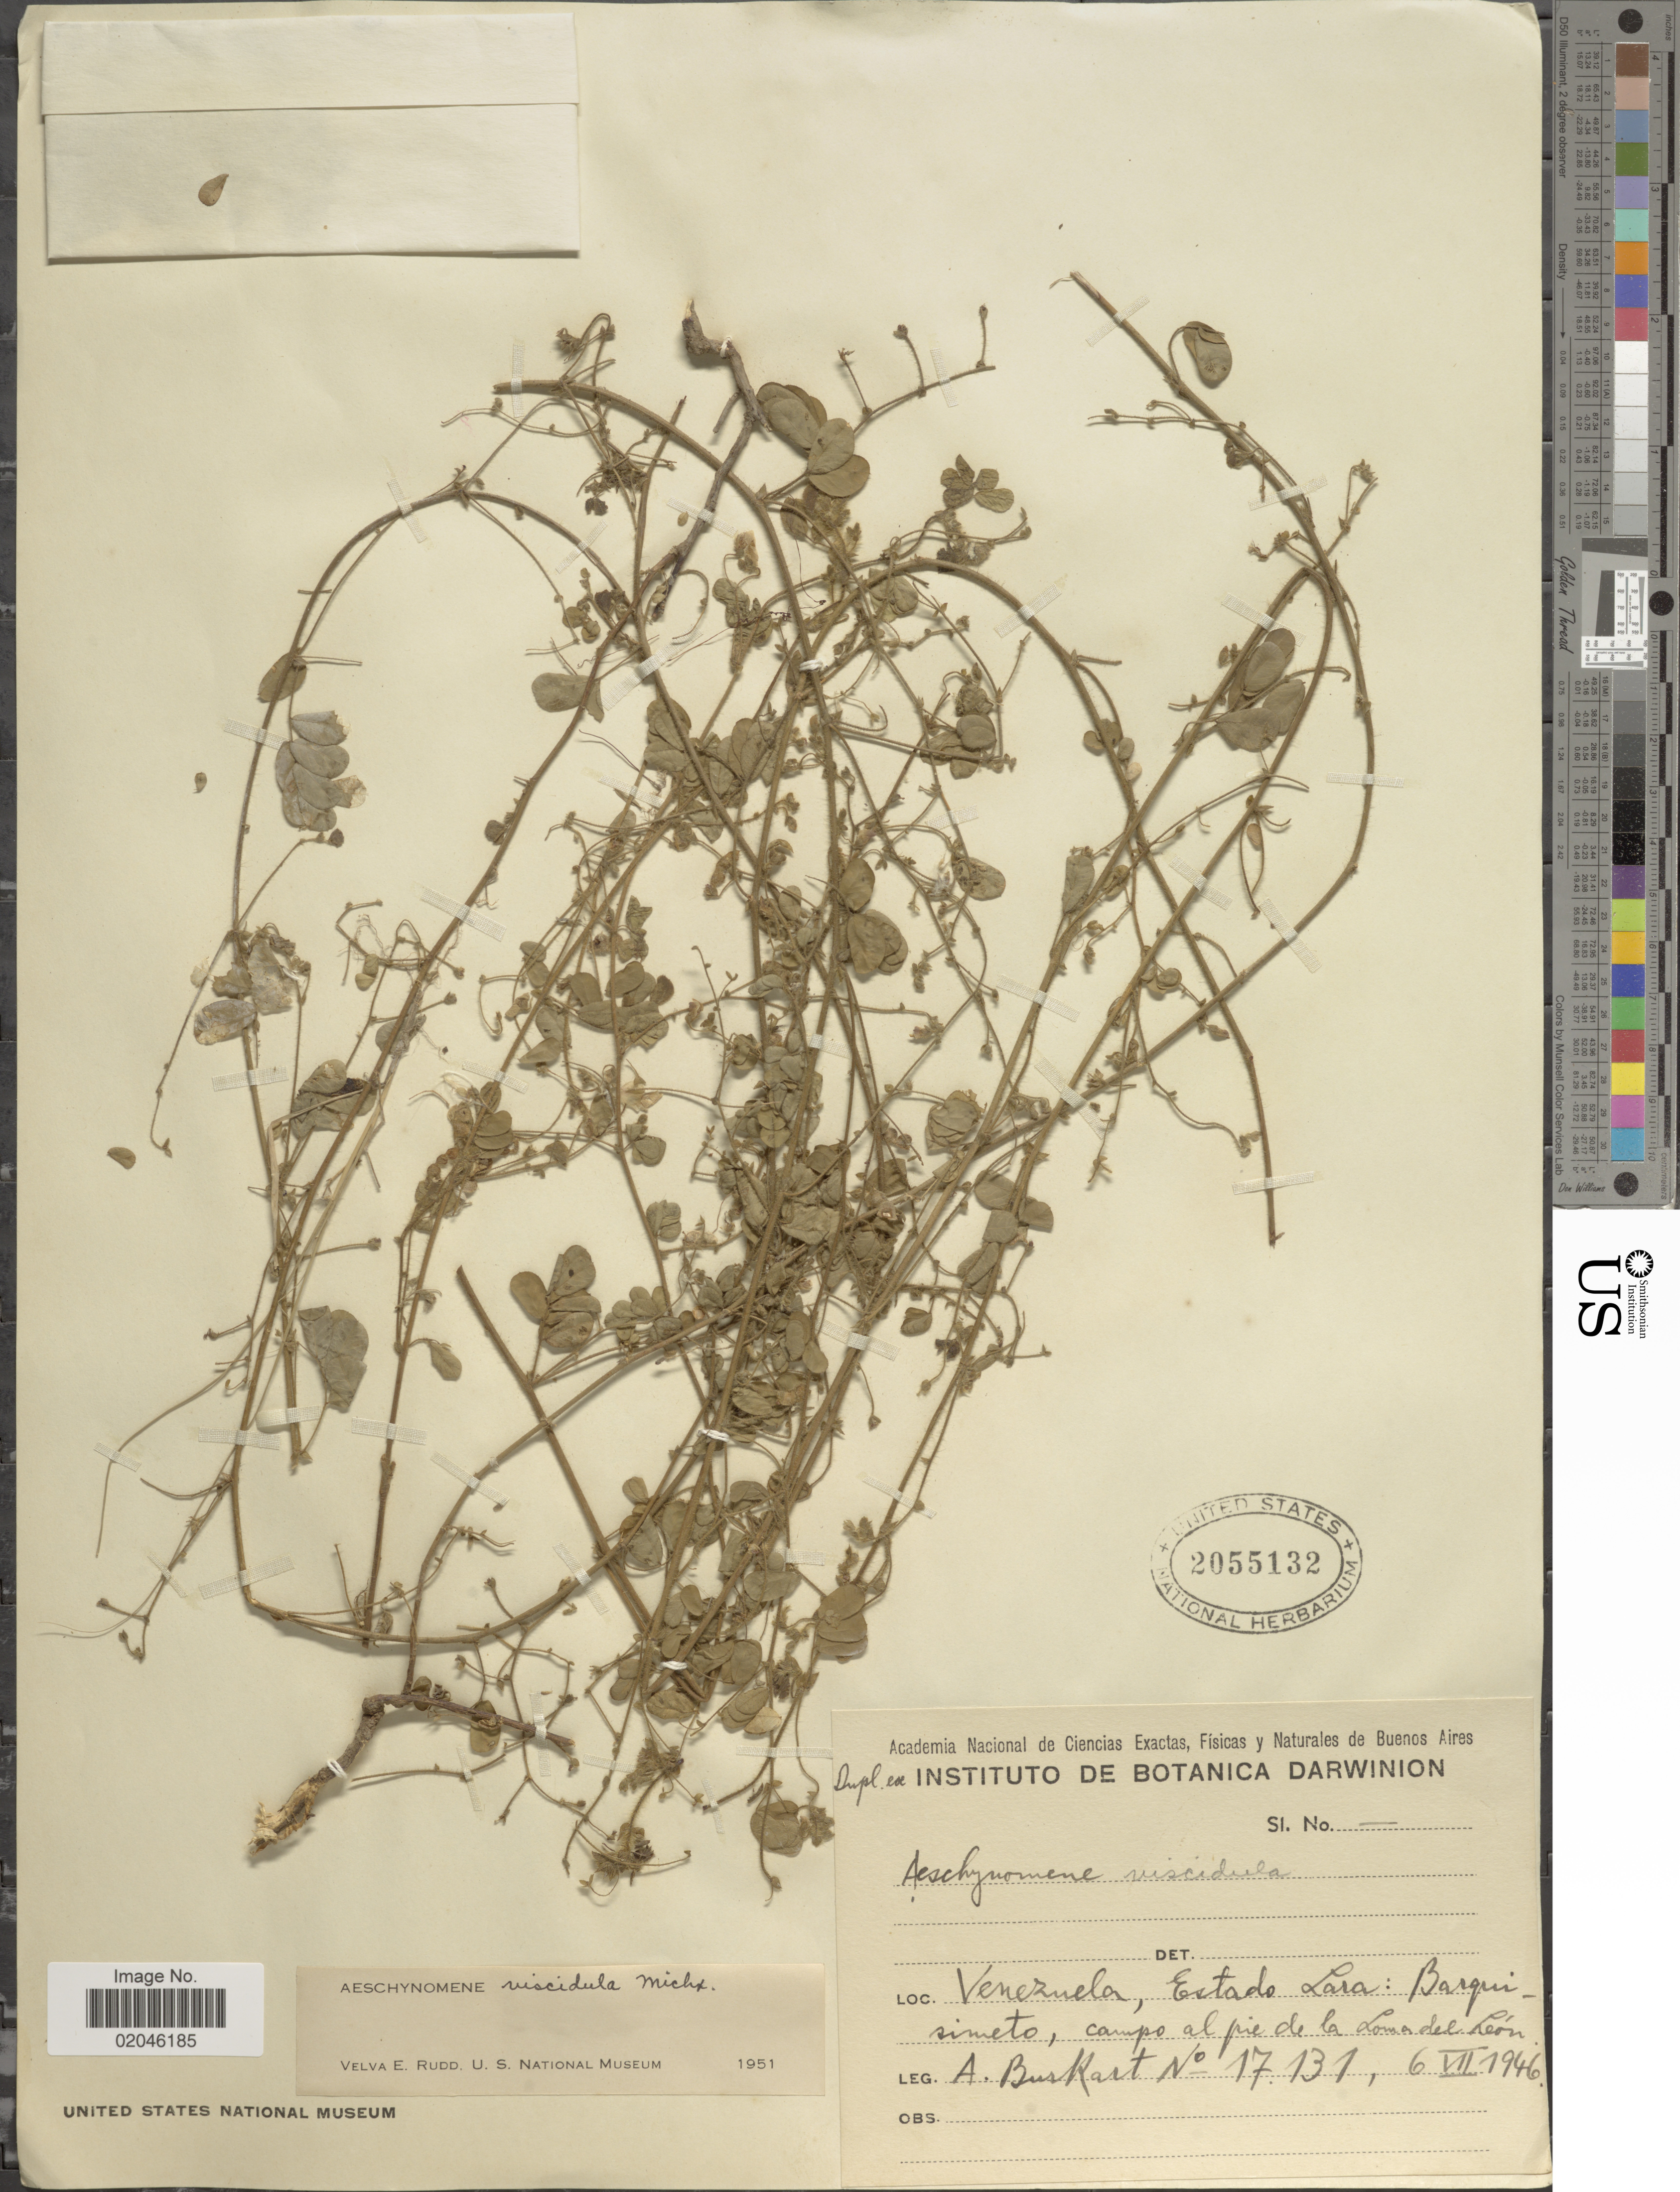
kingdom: Plantae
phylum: Tracheophyta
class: Magnoliopsida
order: Fabales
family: Fabaceae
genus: Aeschynomene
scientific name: Aeschynomene viscidula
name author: Michx.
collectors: A. E. Burkart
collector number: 17131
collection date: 1946-07-06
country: Venezuela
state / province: Lara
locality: Barquisimeto, campo al pie de la Loma del Leon.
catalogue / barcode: US 2055132